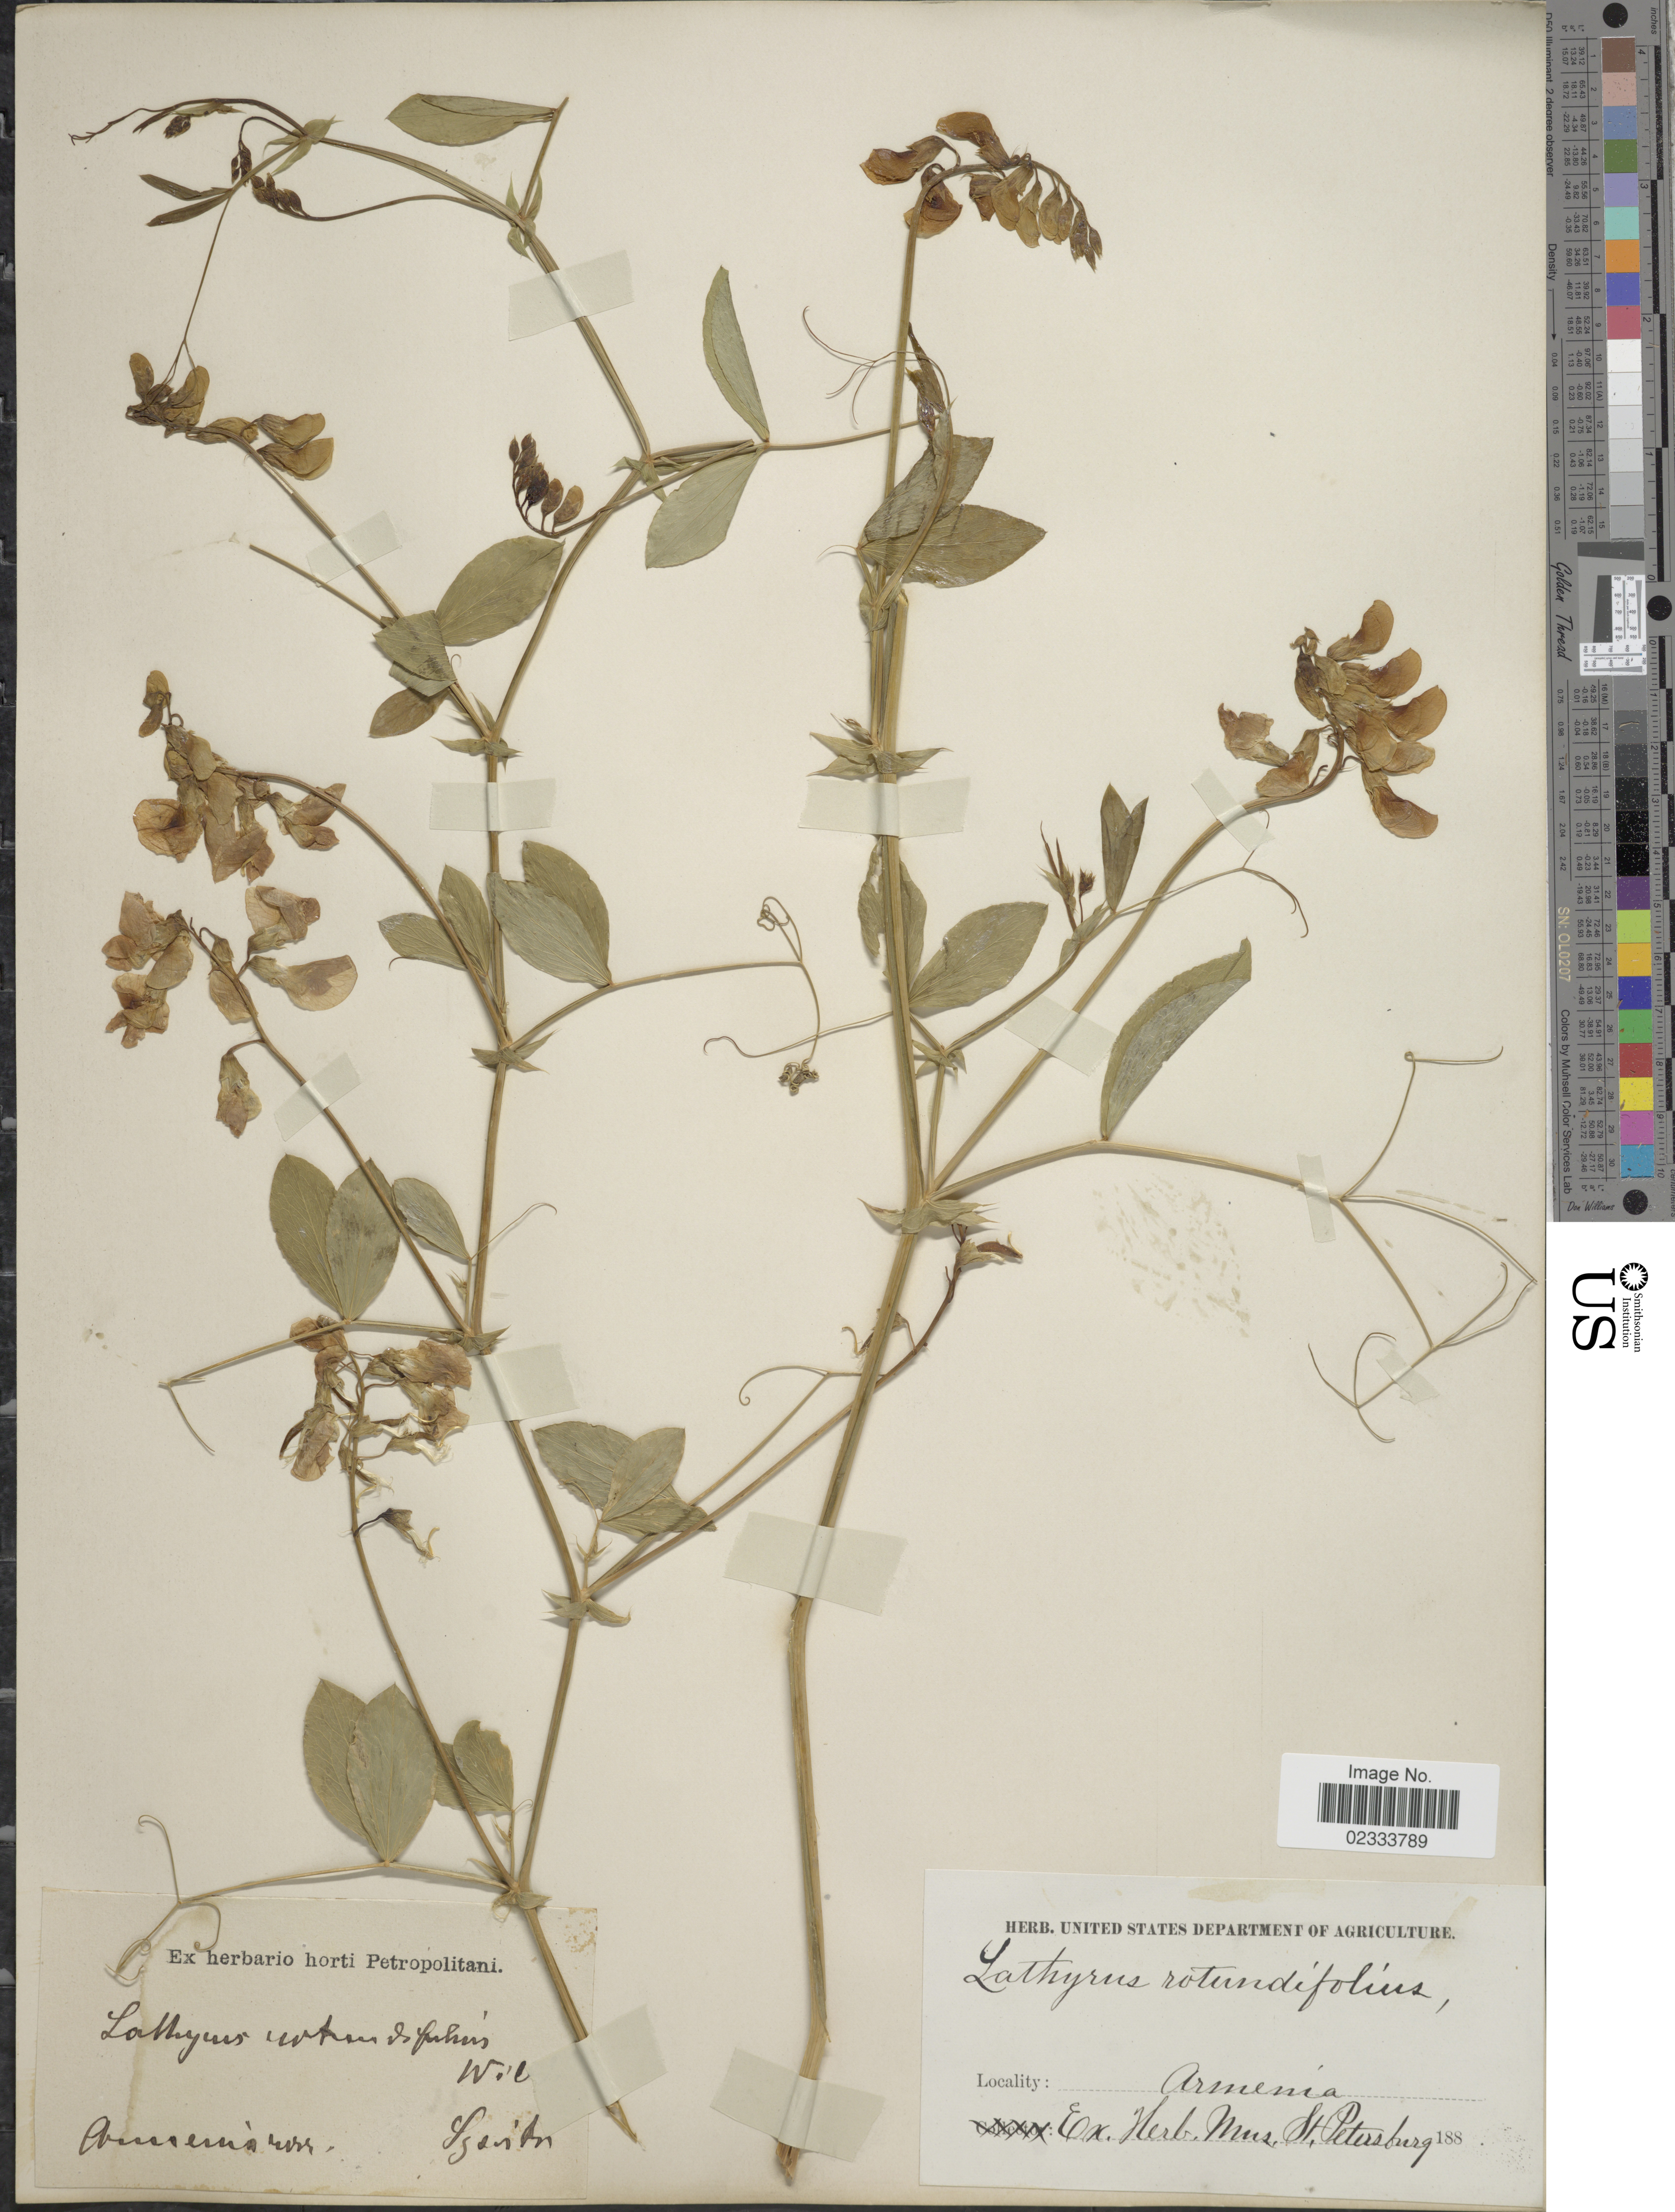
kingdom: Plantae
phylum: Tracheophyta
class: Magnoliopsida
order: Fabales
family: Fabaceae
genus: Lathyrus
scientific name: Lathyrus rotundifolius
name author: Willd.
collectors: Szovits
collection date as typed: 188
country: Armenia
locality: Armenia ross.